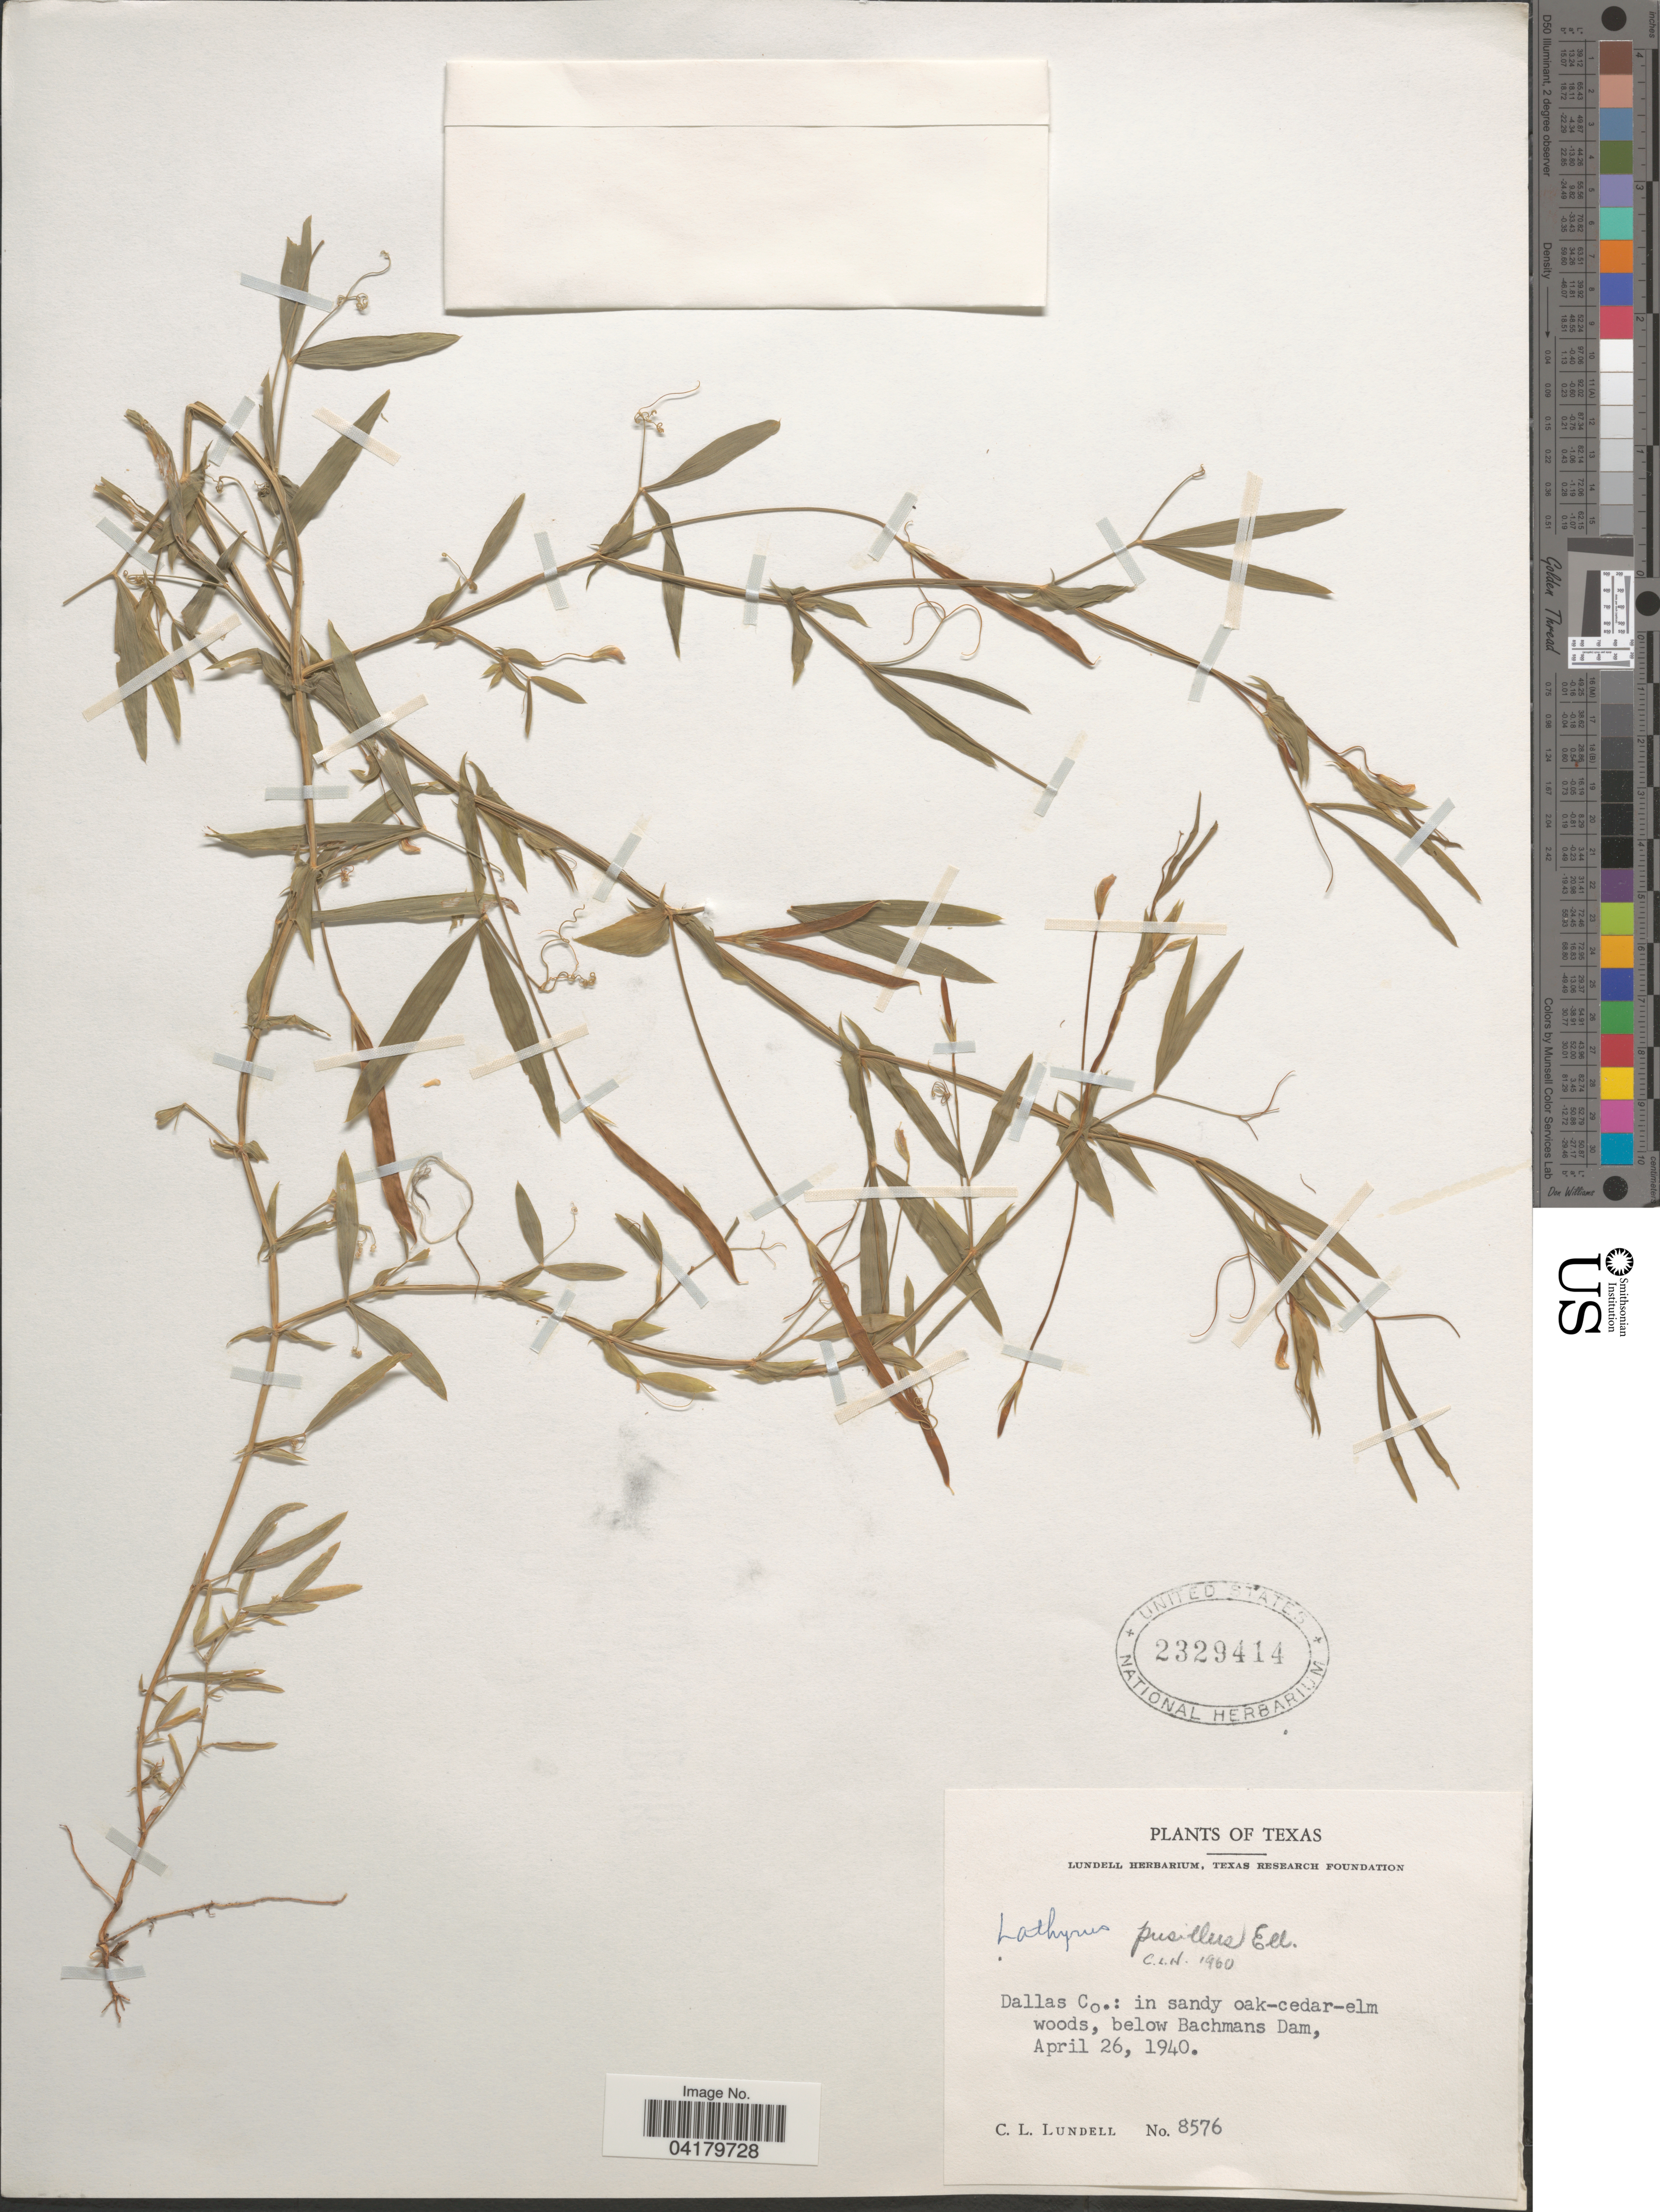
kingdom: Plantae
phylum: Tracheophyta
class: Magnoliopsida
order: Fabales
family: Fabaceae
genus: Lathyrus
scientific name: Lathyrus pusillus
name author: Elliott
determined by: H., C. L.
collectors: C. L. Lundell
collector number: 8576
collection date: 1940-04-26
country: United States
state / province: Texas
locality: Dallas Co.: below Bachmans Dam.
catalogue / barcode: US 2329414